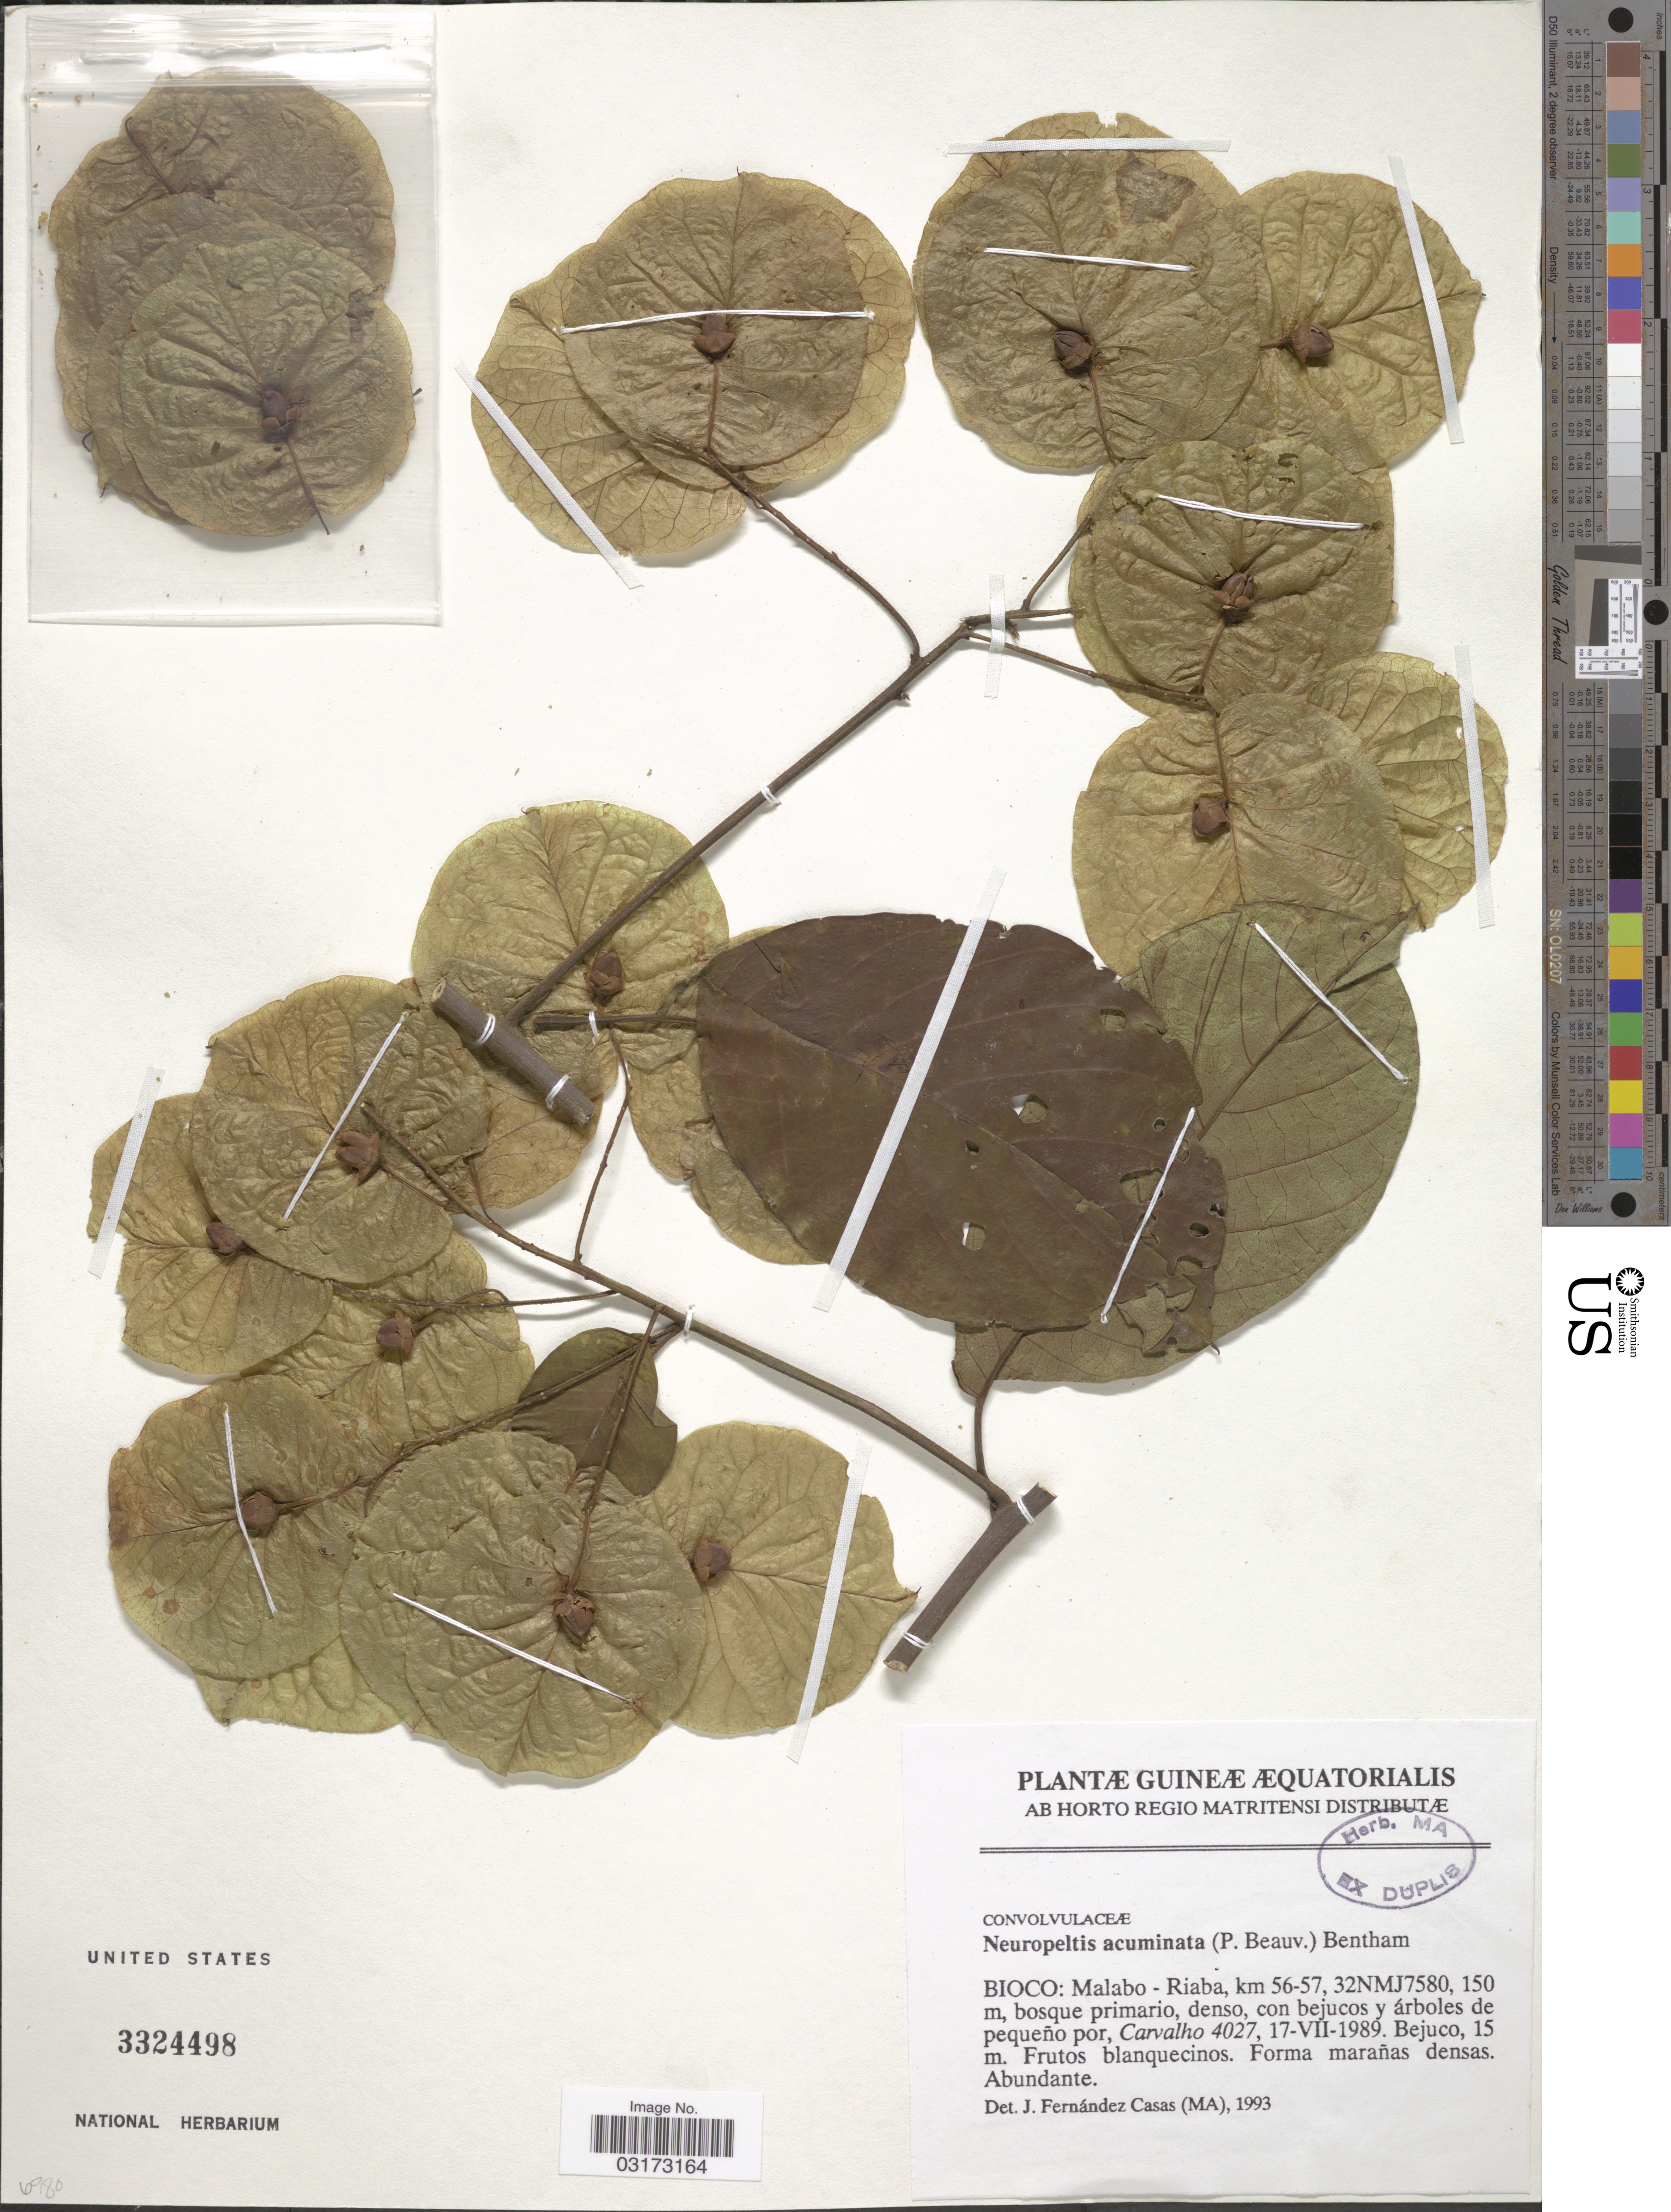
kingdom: Plantae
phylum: Tracheophyta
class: Magnoliopsida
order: Solanales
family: Convolvulaceae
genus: Neuropeltis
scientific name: Neuropeltis acuminata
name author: (P. Beauv.) Benth.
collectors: Carvalho, --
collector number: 4027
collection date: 1989-07-17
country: Equatorial Guinea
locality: Guineæ Æquatorialis. Bioco: Malabo-Riaba, km 56-57, 32NMJ7580.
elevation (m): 150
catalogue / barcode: US 3324498